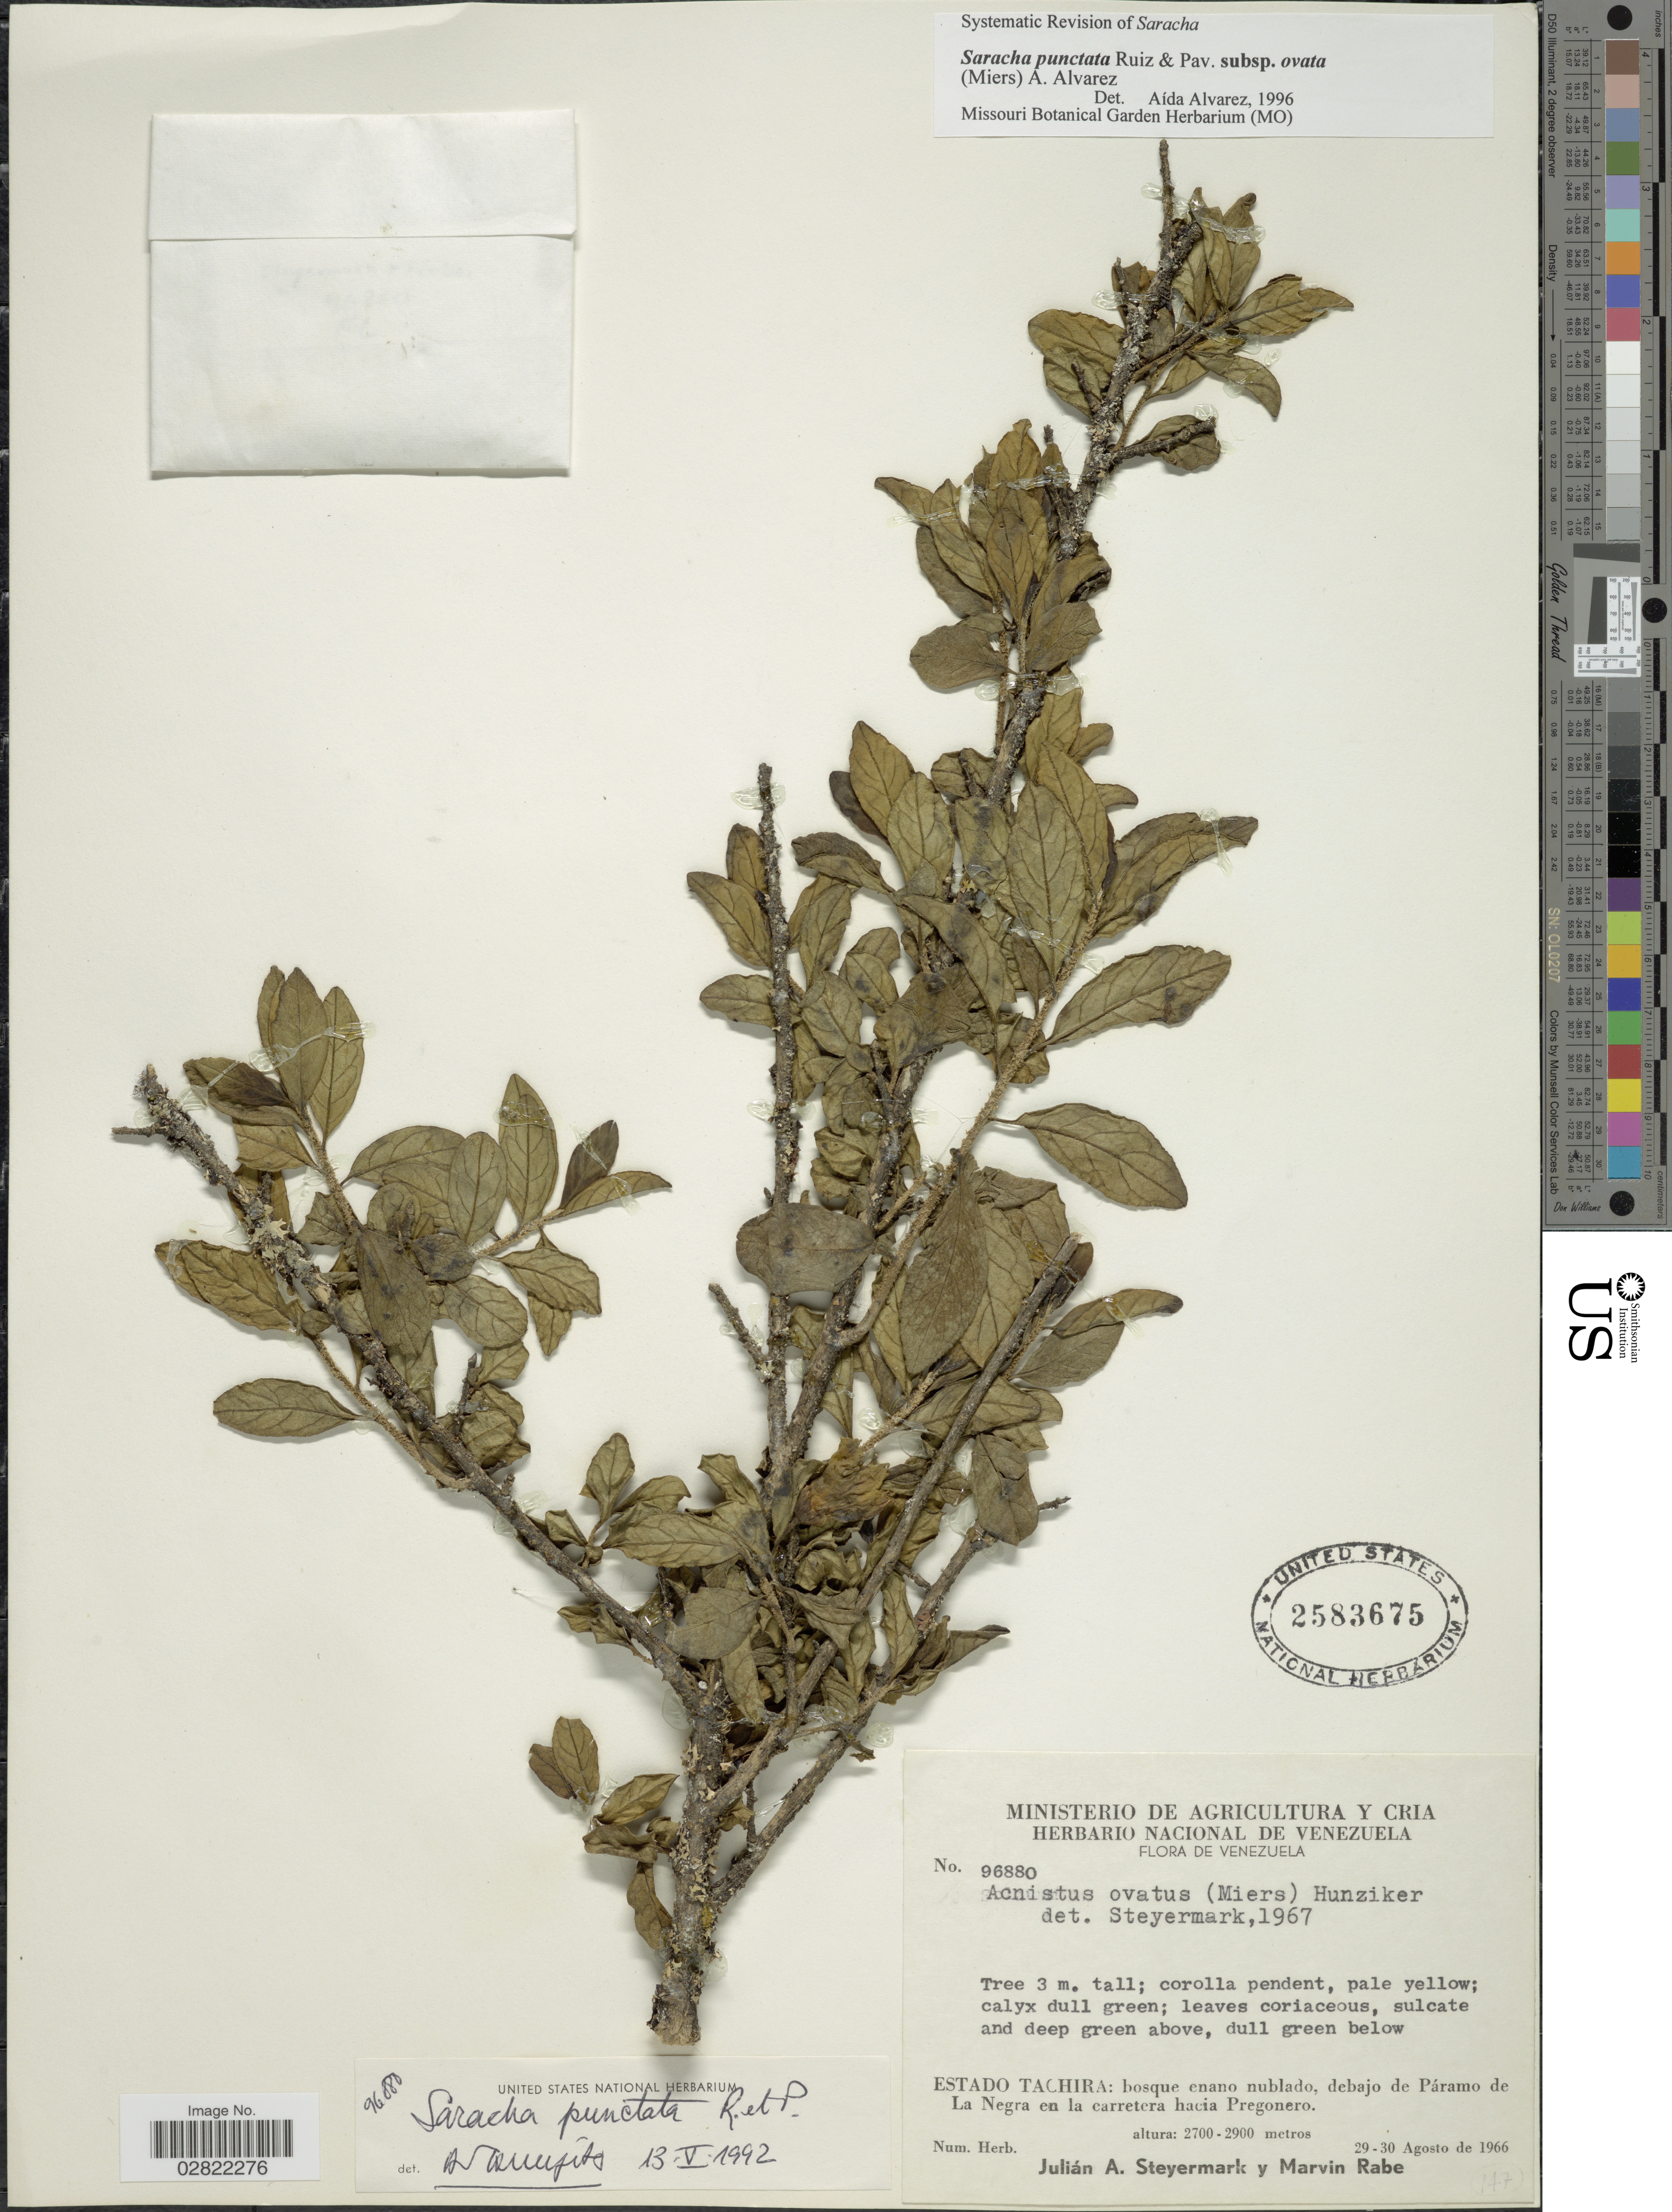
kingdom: Plantae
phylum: Tracheophyta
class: Magnoliopsida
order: Solanales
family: Solanaceae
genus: Saracha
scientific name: Saracha ovata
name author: (Miers) Hunz.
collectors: J. Steyermark & M. Rabe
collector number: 96880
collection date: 1966-08-29/1966-08-30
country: Venezuela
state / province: Tachira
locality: Estado Tachira: bosque enano nublado, debajo de Páramo de La Negra en la carretera hacia Pregonero.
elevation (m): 2700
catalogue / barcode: US 2583675